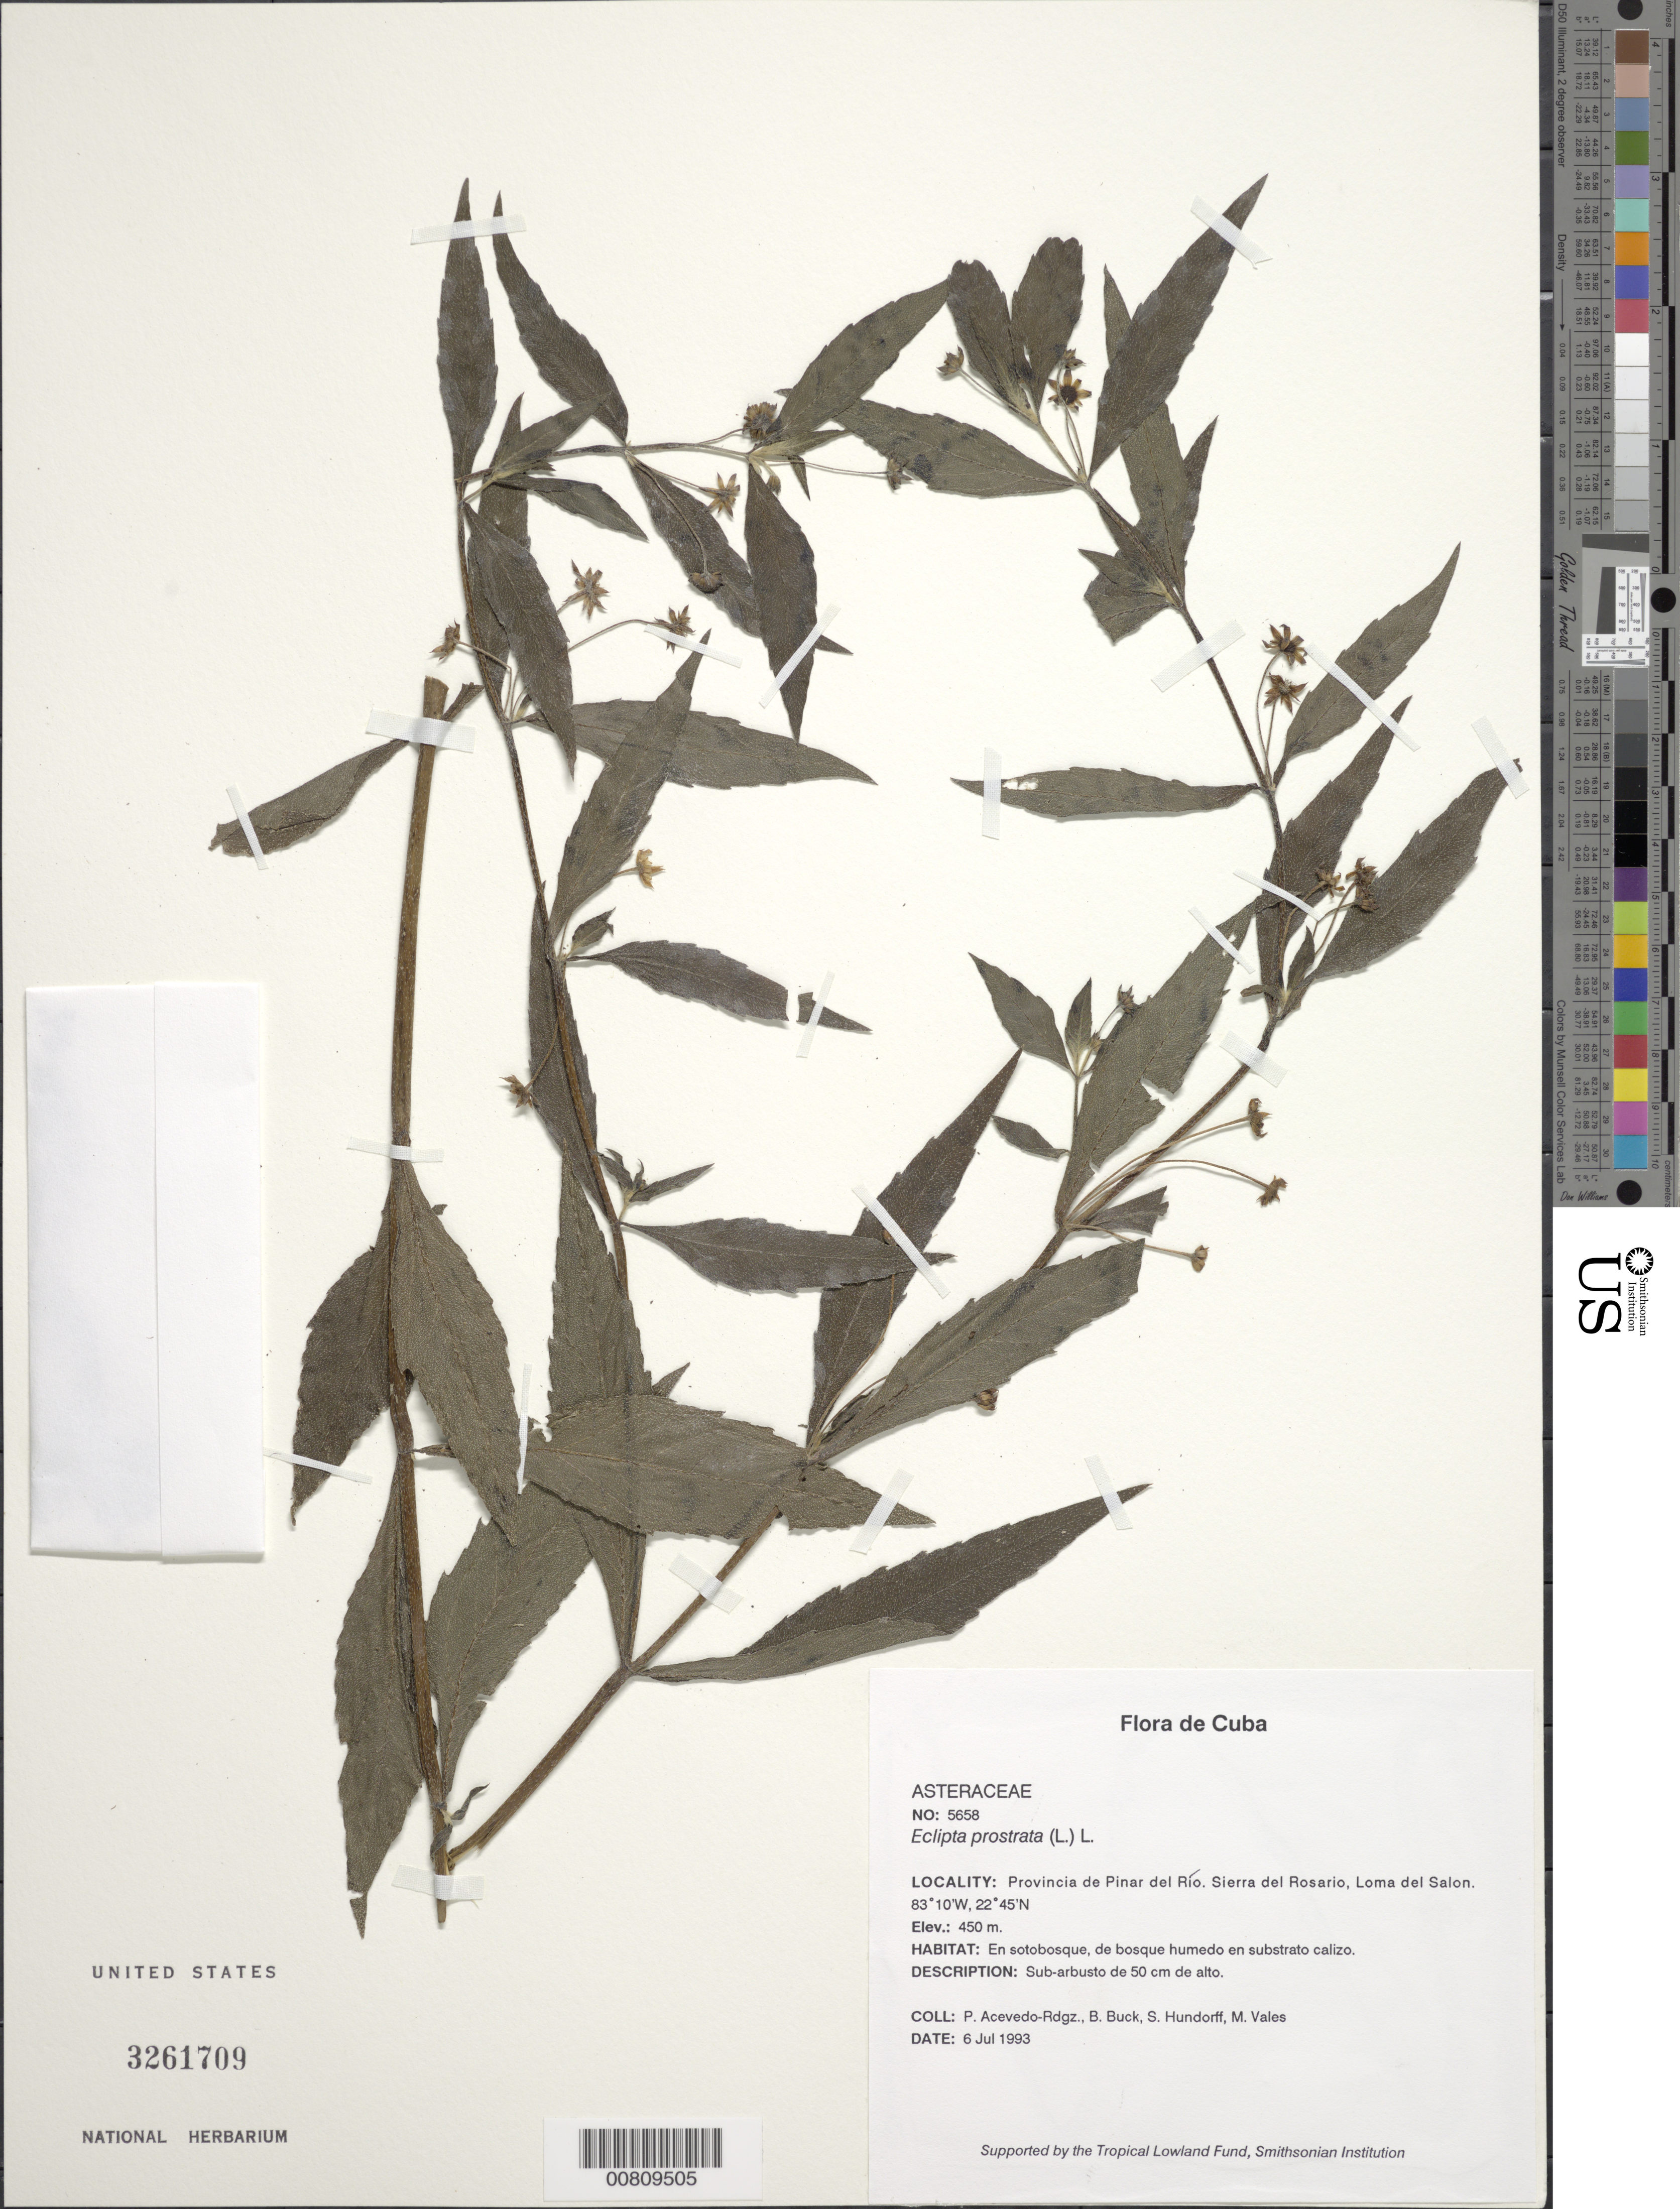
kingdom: Plantae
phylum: Tracheophyta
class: Magnoliopsida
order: Asterales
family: Asteraceae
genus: Eclipta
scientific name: Eclipta prostrata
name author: (L.) L.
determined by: Robinson, Harold E., (US)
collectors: P. Acevedo-Rodr., B. Buck, S. Hundorf & M. Vales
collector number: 5658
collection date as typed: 06 Jul 1993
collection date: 1993-07-06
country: Cuba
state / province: Pinar del Rio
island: Cuba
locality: Provincia de Pinar del Río Sierra del Rosario, Loma del Salon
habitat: En sotobosque, de bosque humedo en substrato calizo.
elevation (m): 450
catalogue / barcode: US 3261709